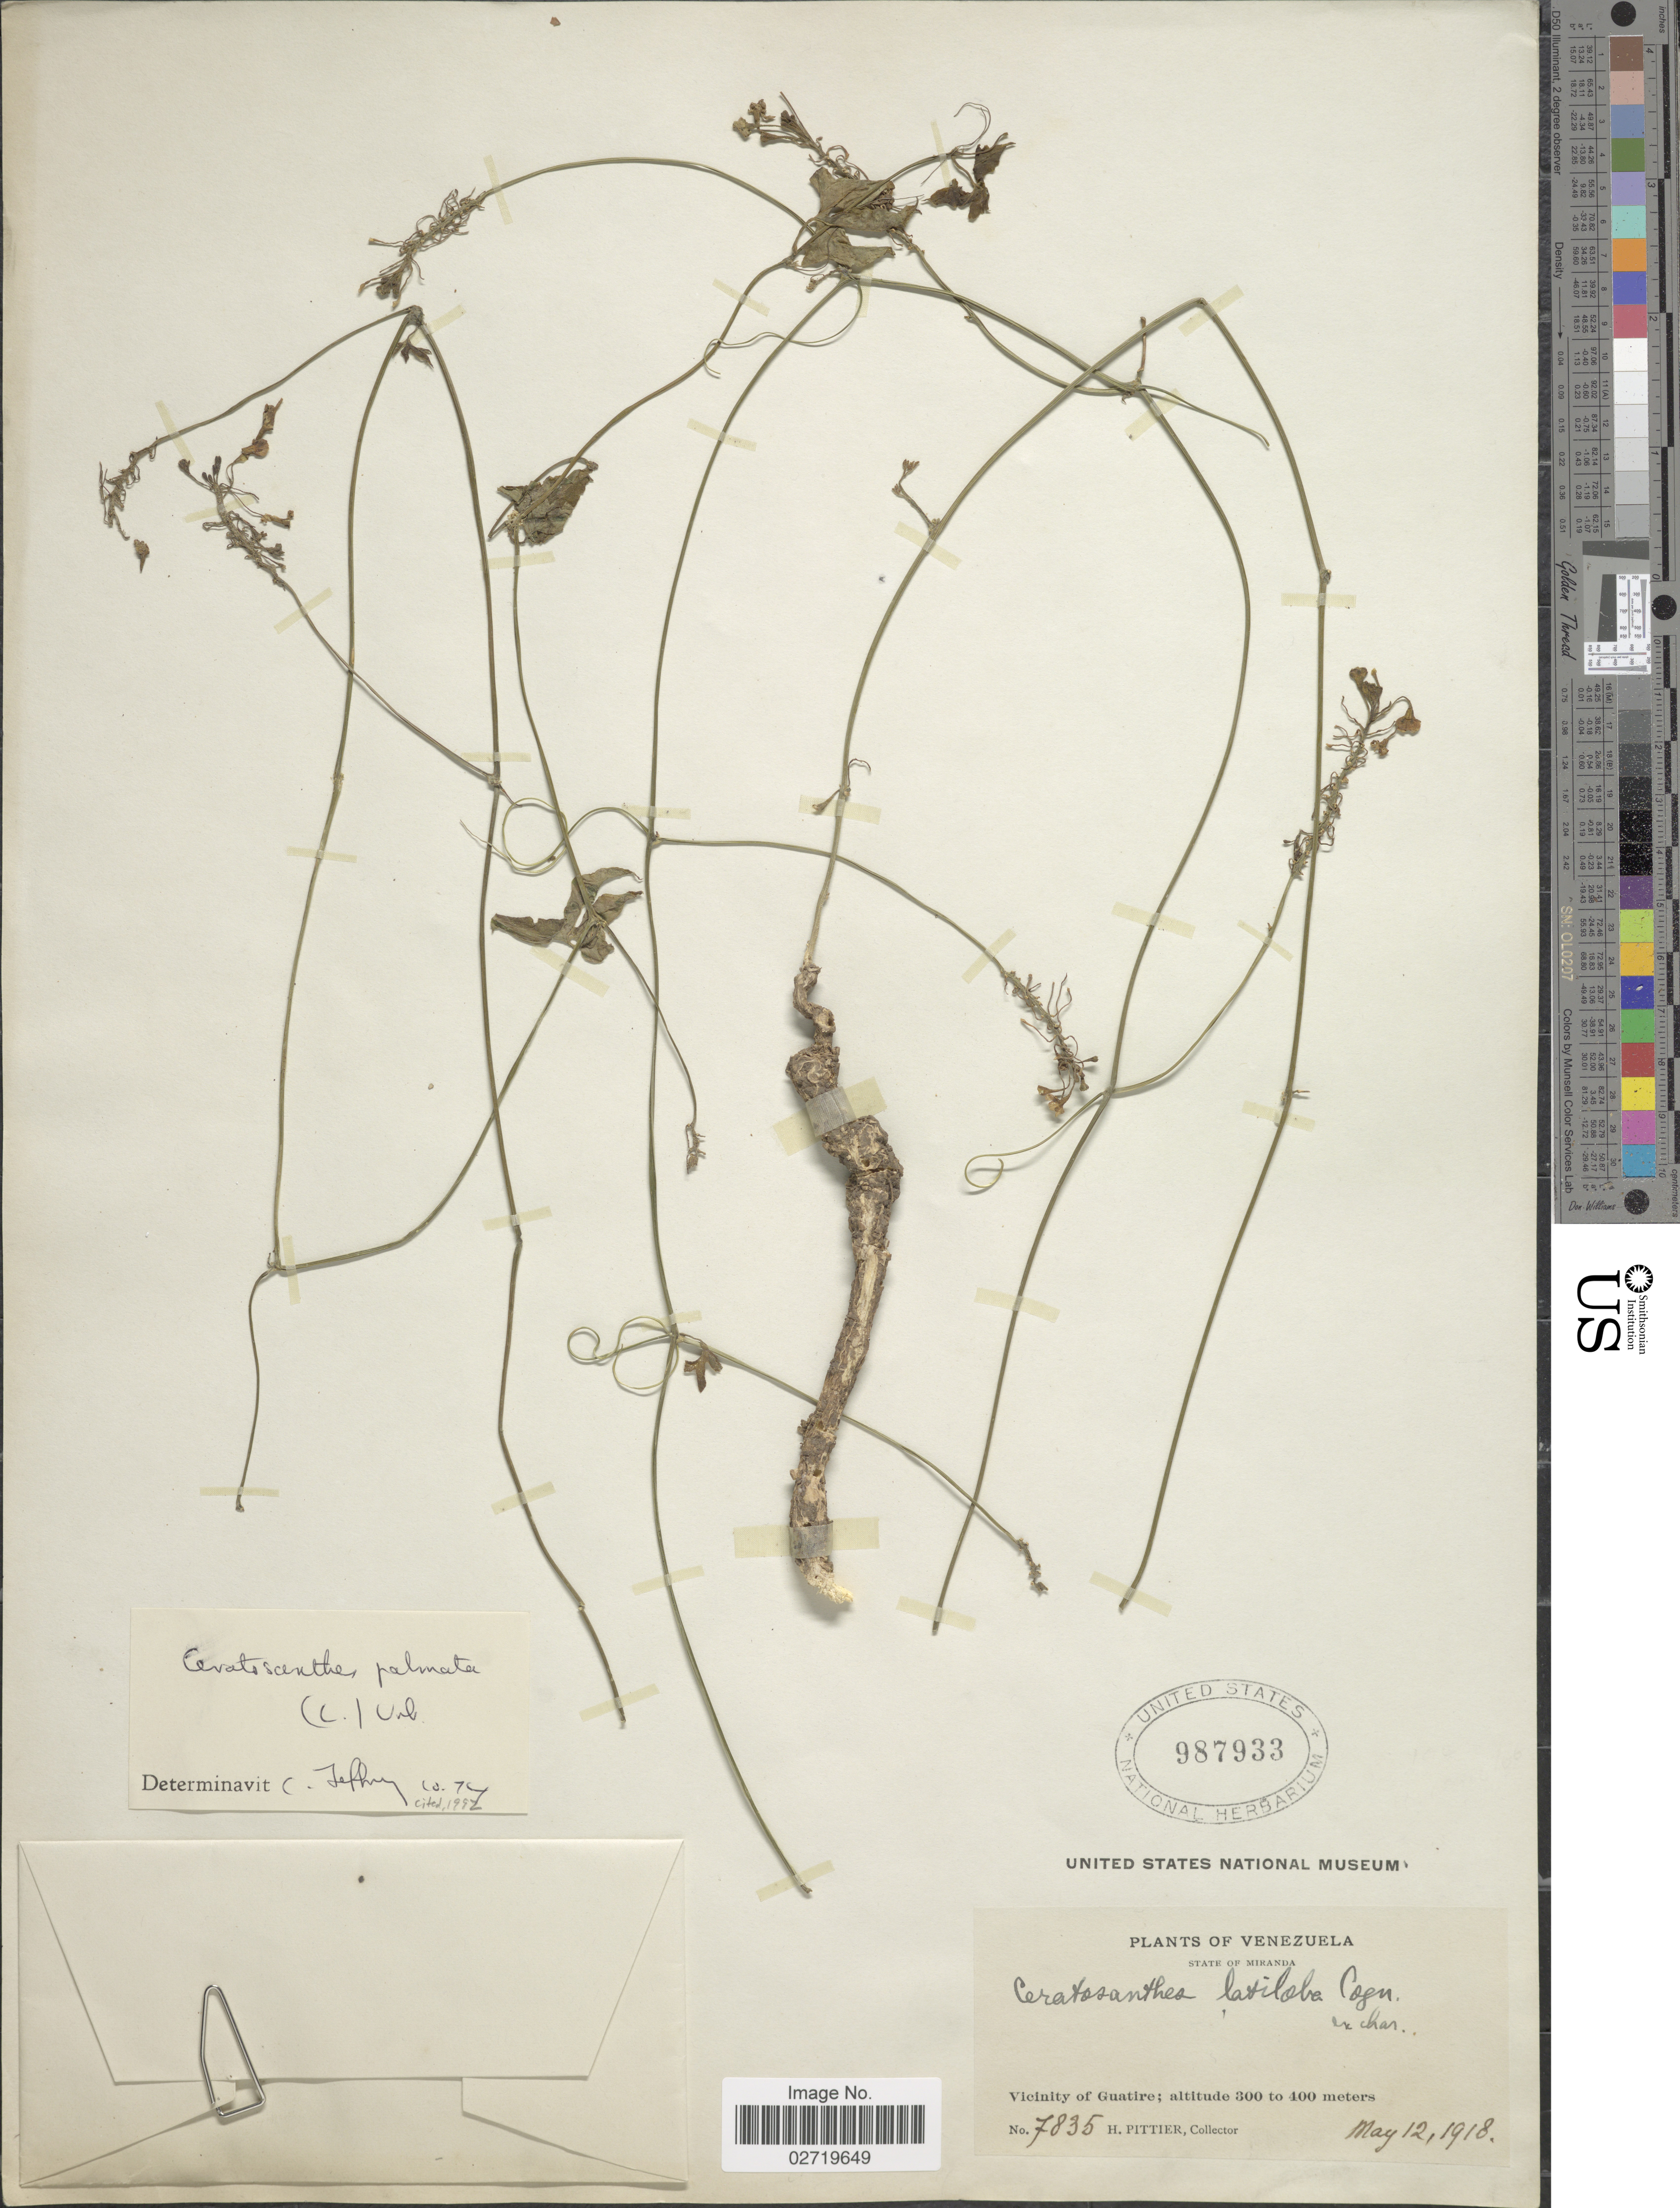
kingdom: Plantae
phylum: Tracheophyta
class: Magnoliopsida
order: Cucurbitales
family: Cucurbitaceae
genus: Ceratosanthes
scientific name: Ceratosanthes palmata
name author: (L.) Urb.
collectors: H. F. Pittier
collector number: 7835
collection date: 1918-05-12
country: Venezuela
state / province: Miranda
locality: Vicinity of Guatire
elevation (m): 300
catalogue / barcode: US 987933